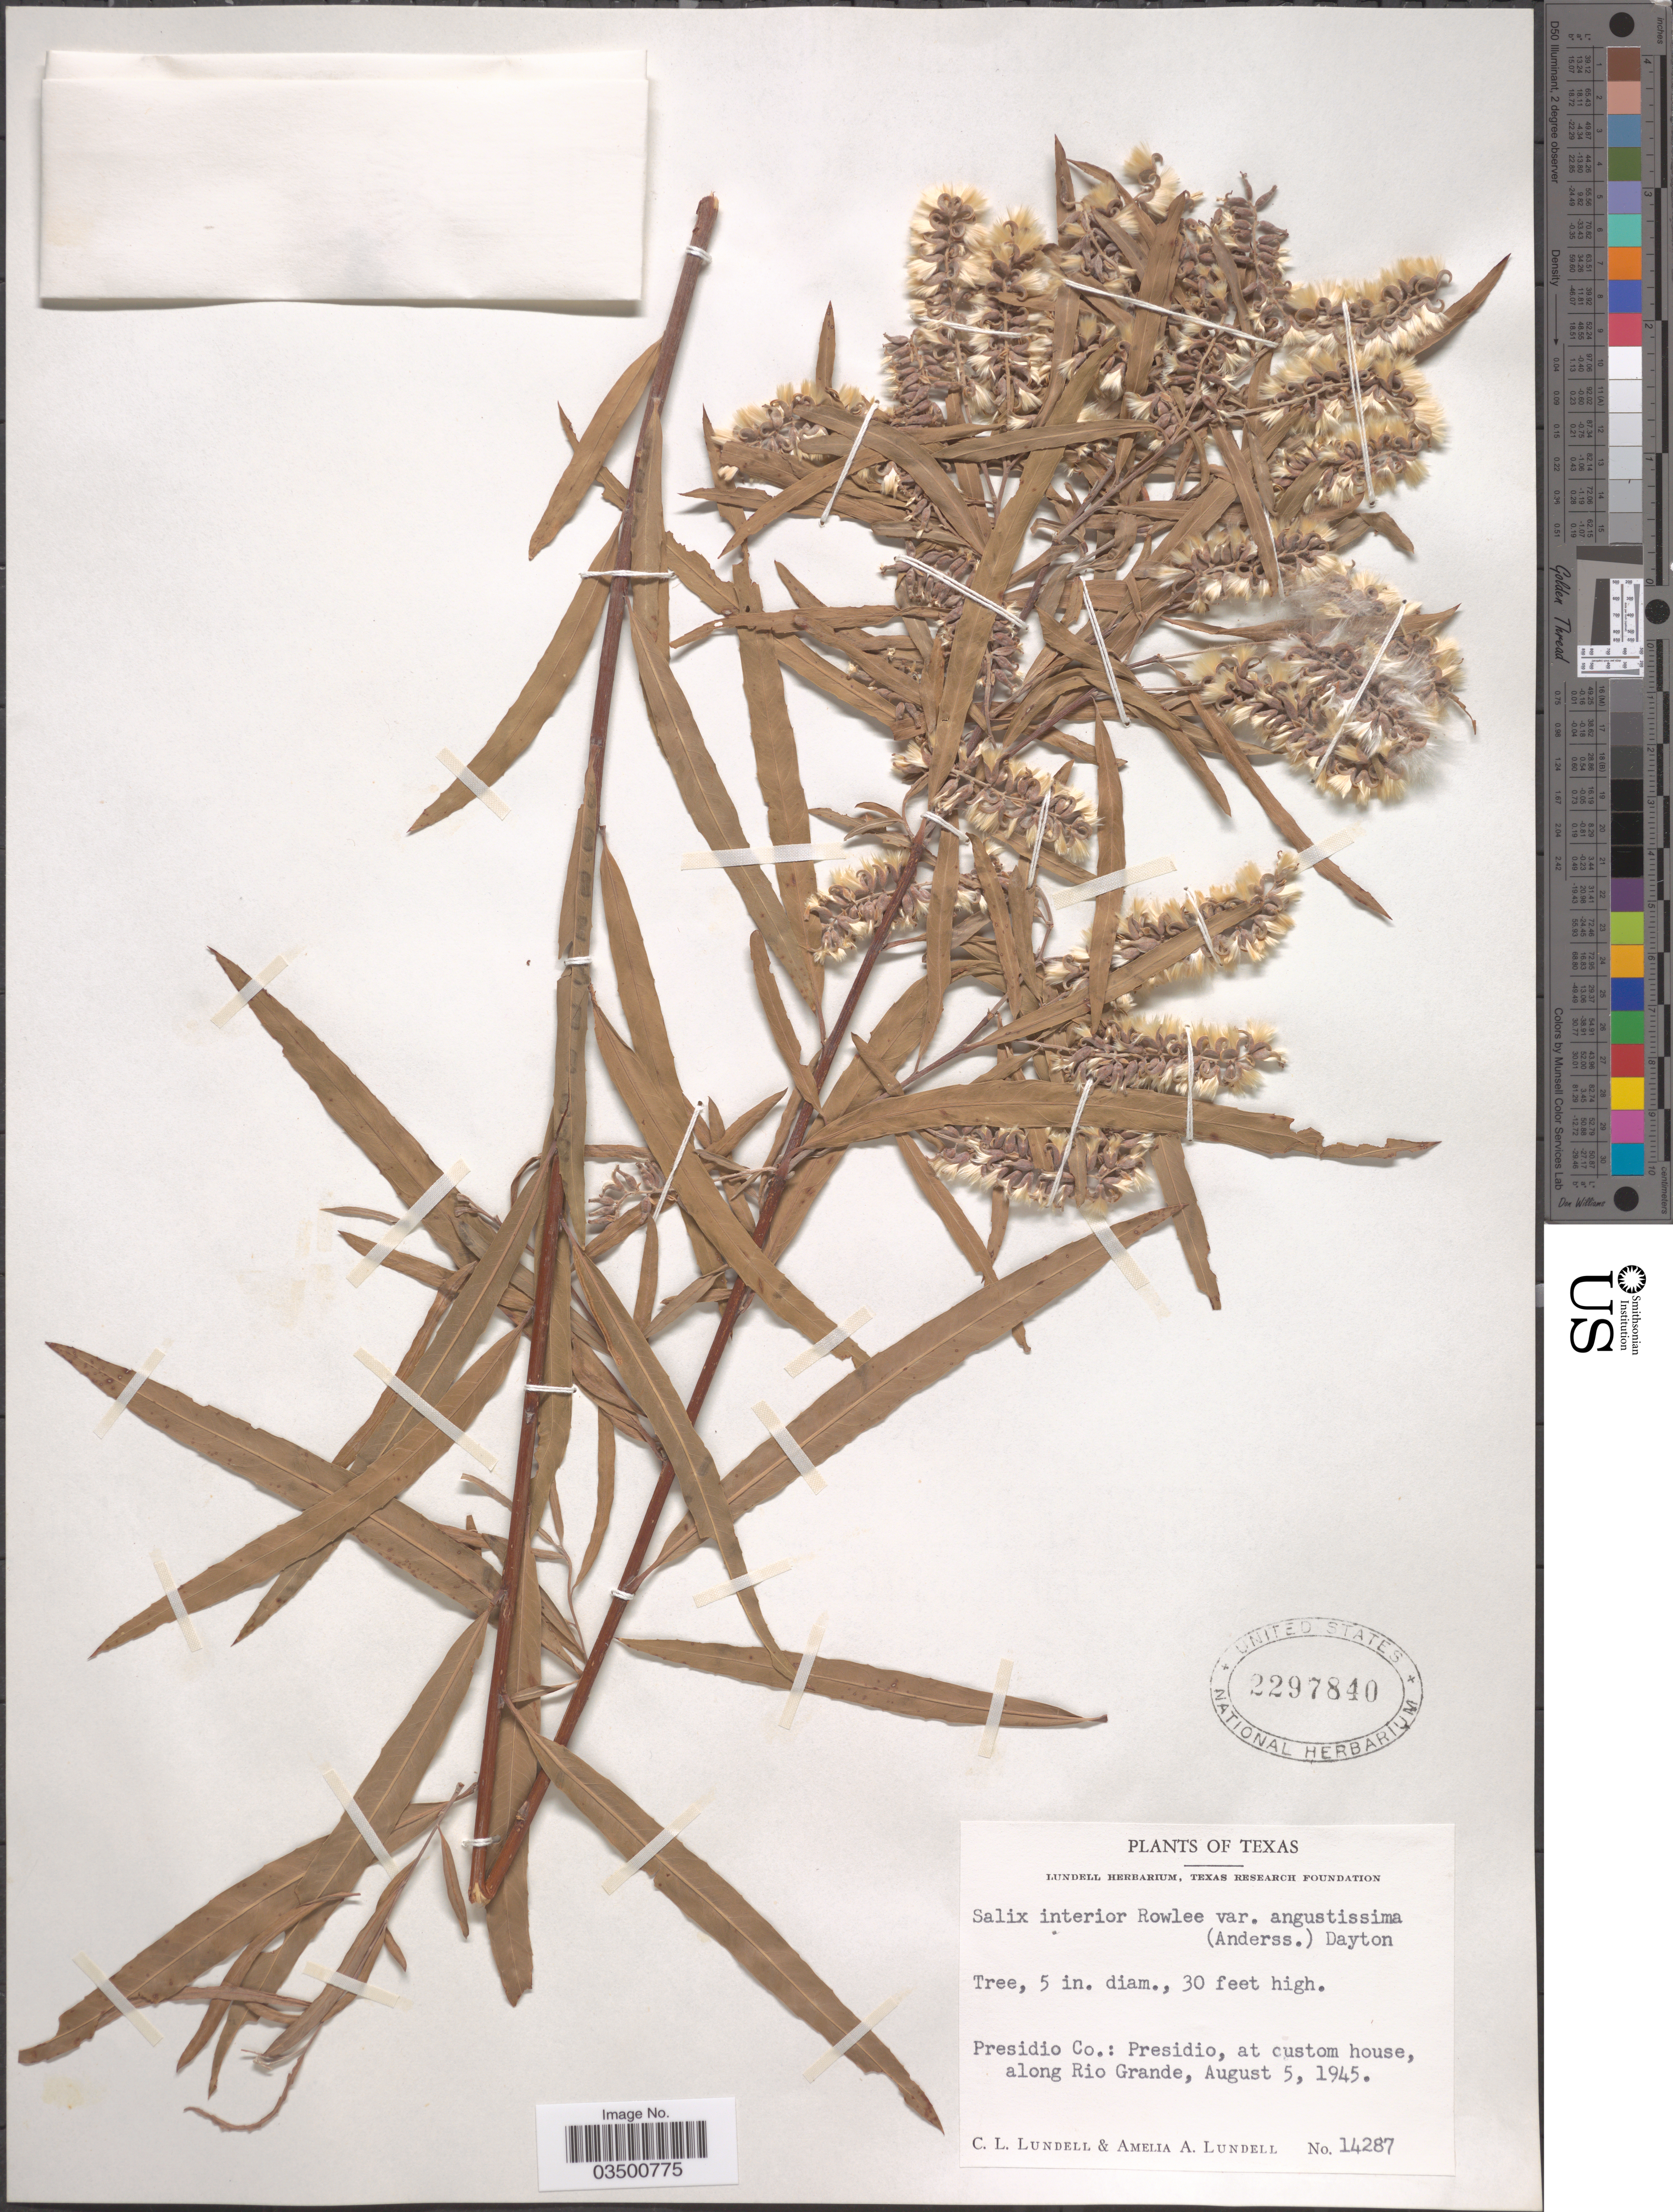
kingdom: Plantae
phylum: Tracheophyta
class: Magnoliopsida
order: Malpighiales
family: Salicaceae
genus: Salix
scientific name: Salix interior var. angustissima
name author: (Andersson) Dayton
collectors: C. L. Lundell & A. A. Lundell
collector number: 14287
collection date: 1945-08-05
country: United States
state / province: Texas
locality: Presidio Co.: Presidio, at custom house, along Rio Grande.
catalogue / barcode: US 2297840